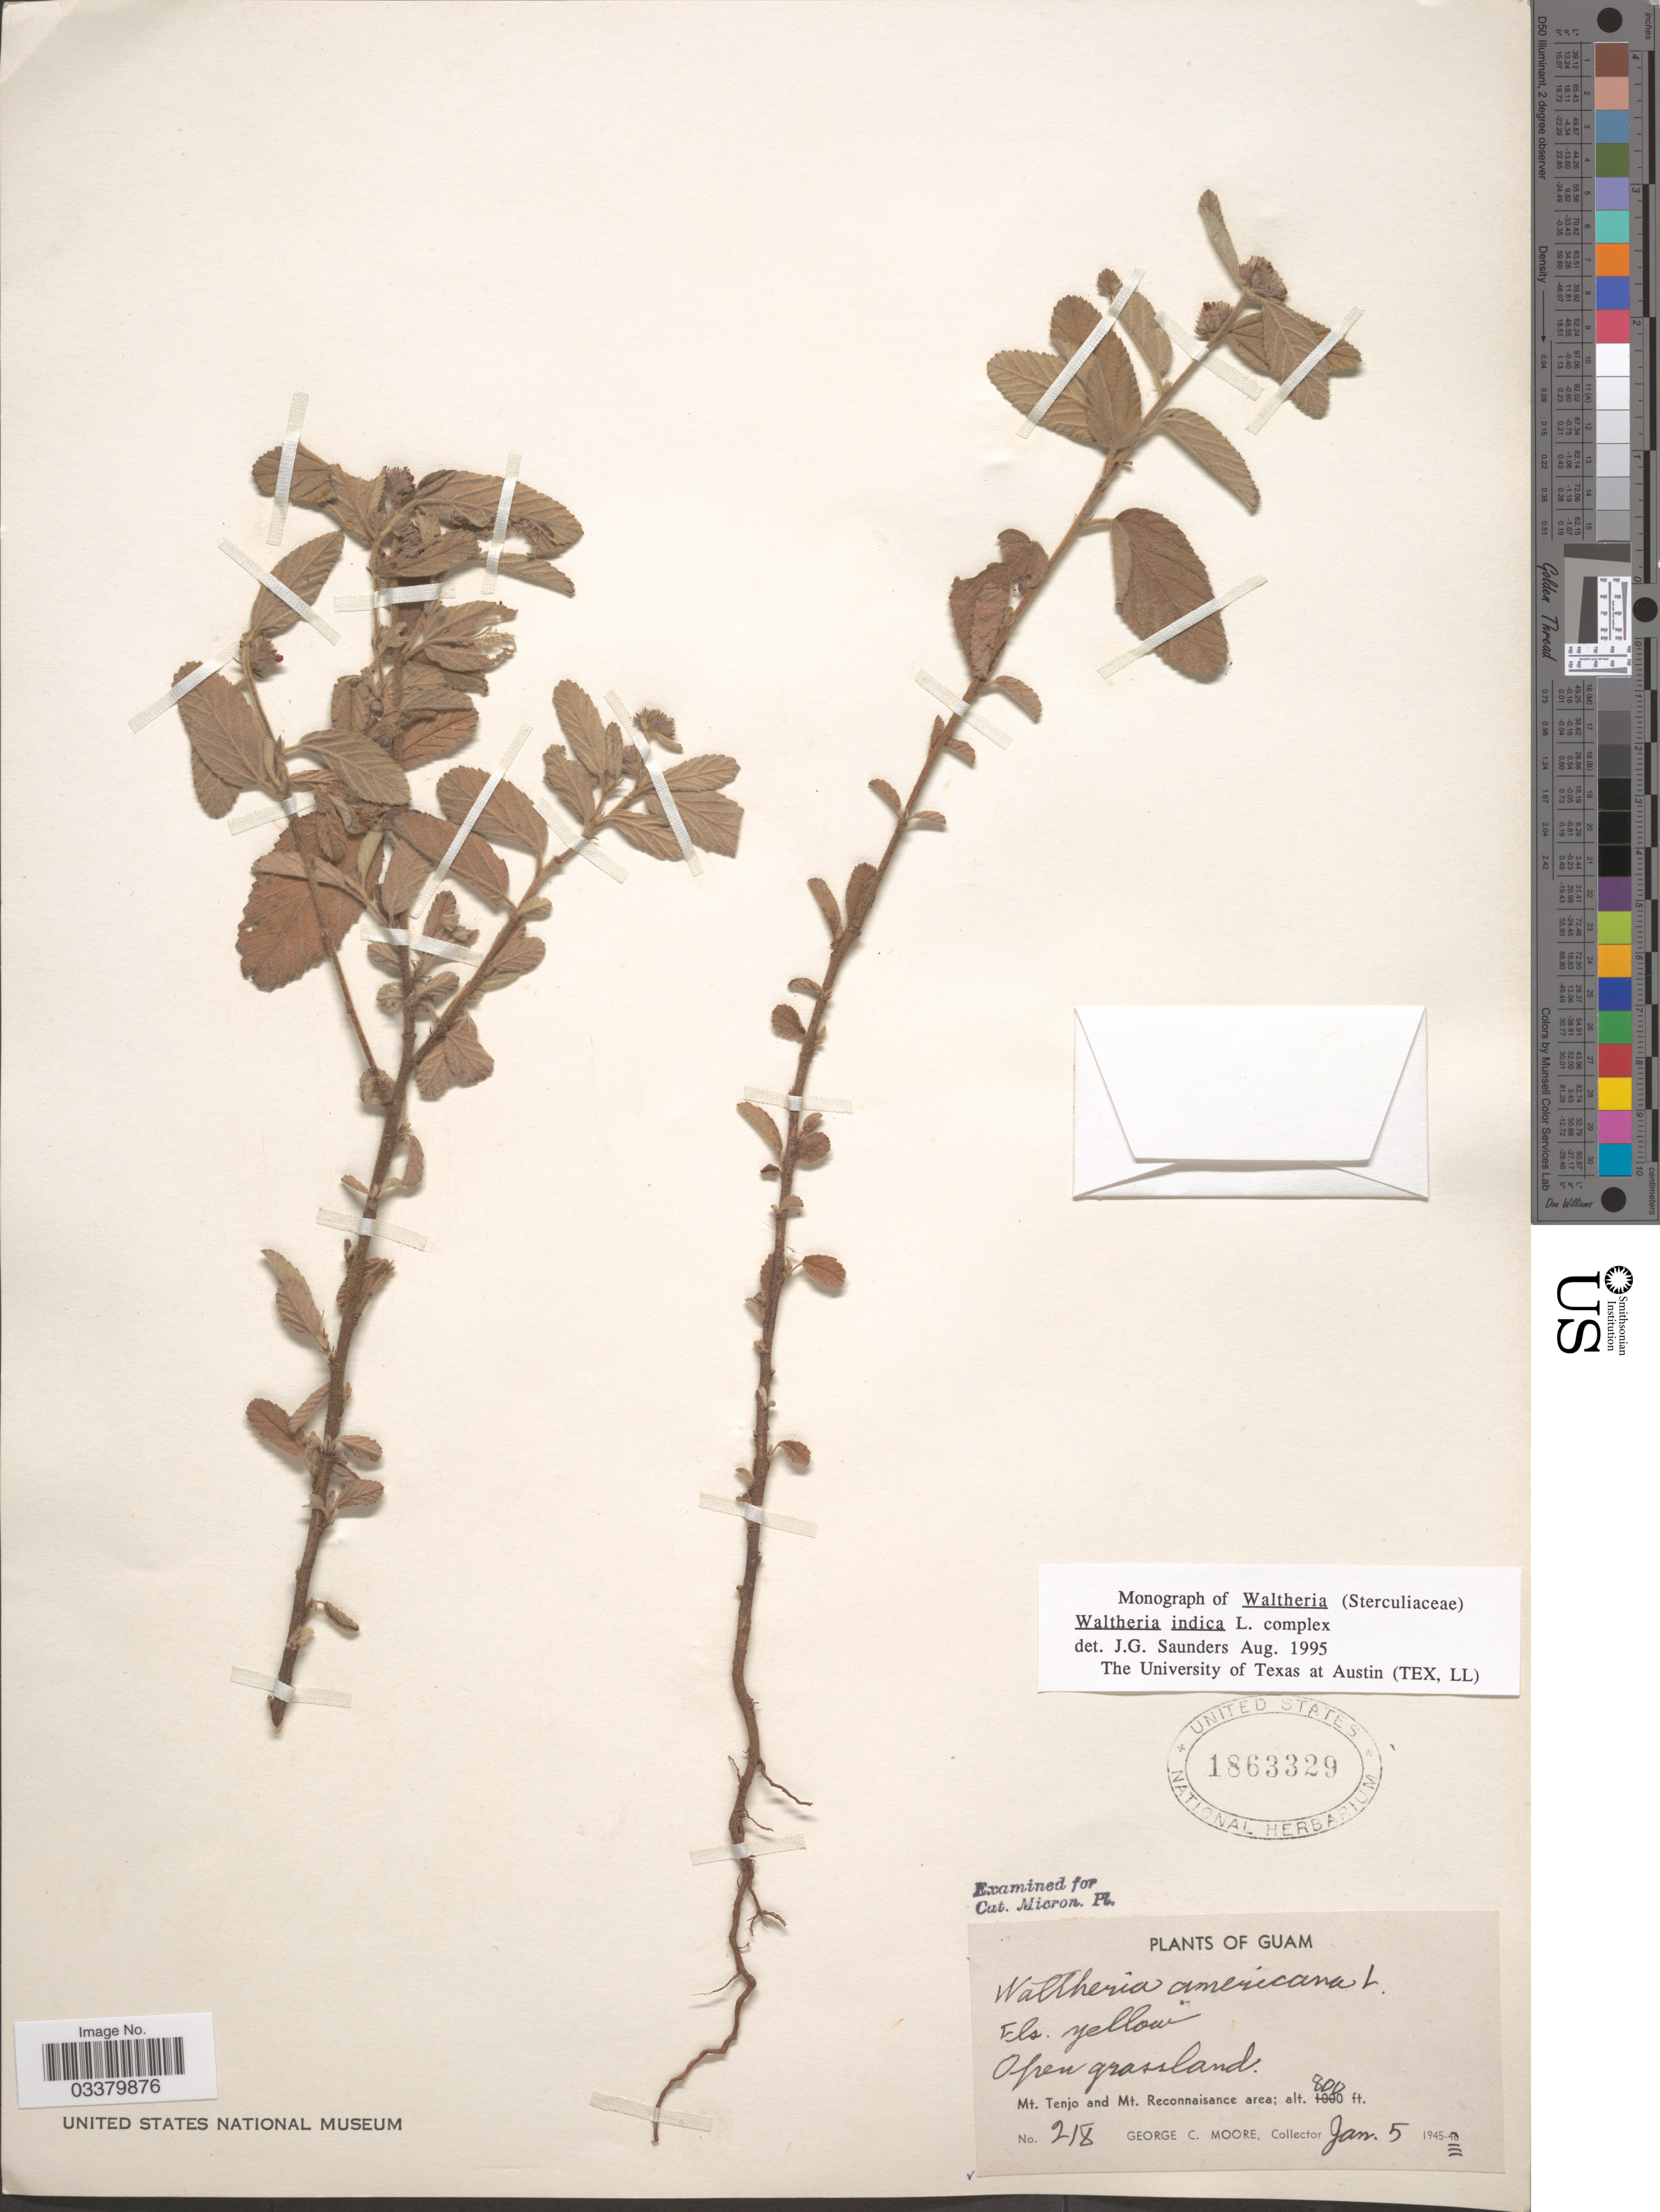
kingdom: Plantae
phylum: Tracheophyta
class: Magnoliopsida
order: Malvales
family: Malvaceae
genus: Waltheria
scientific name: Waltheria indica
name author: L.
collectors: G. C. Moore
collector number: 218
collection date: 1945-01-05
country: Guam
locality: Mt. Tenjo and Reconnaisance area.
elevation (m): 244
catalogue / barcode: US 1863329